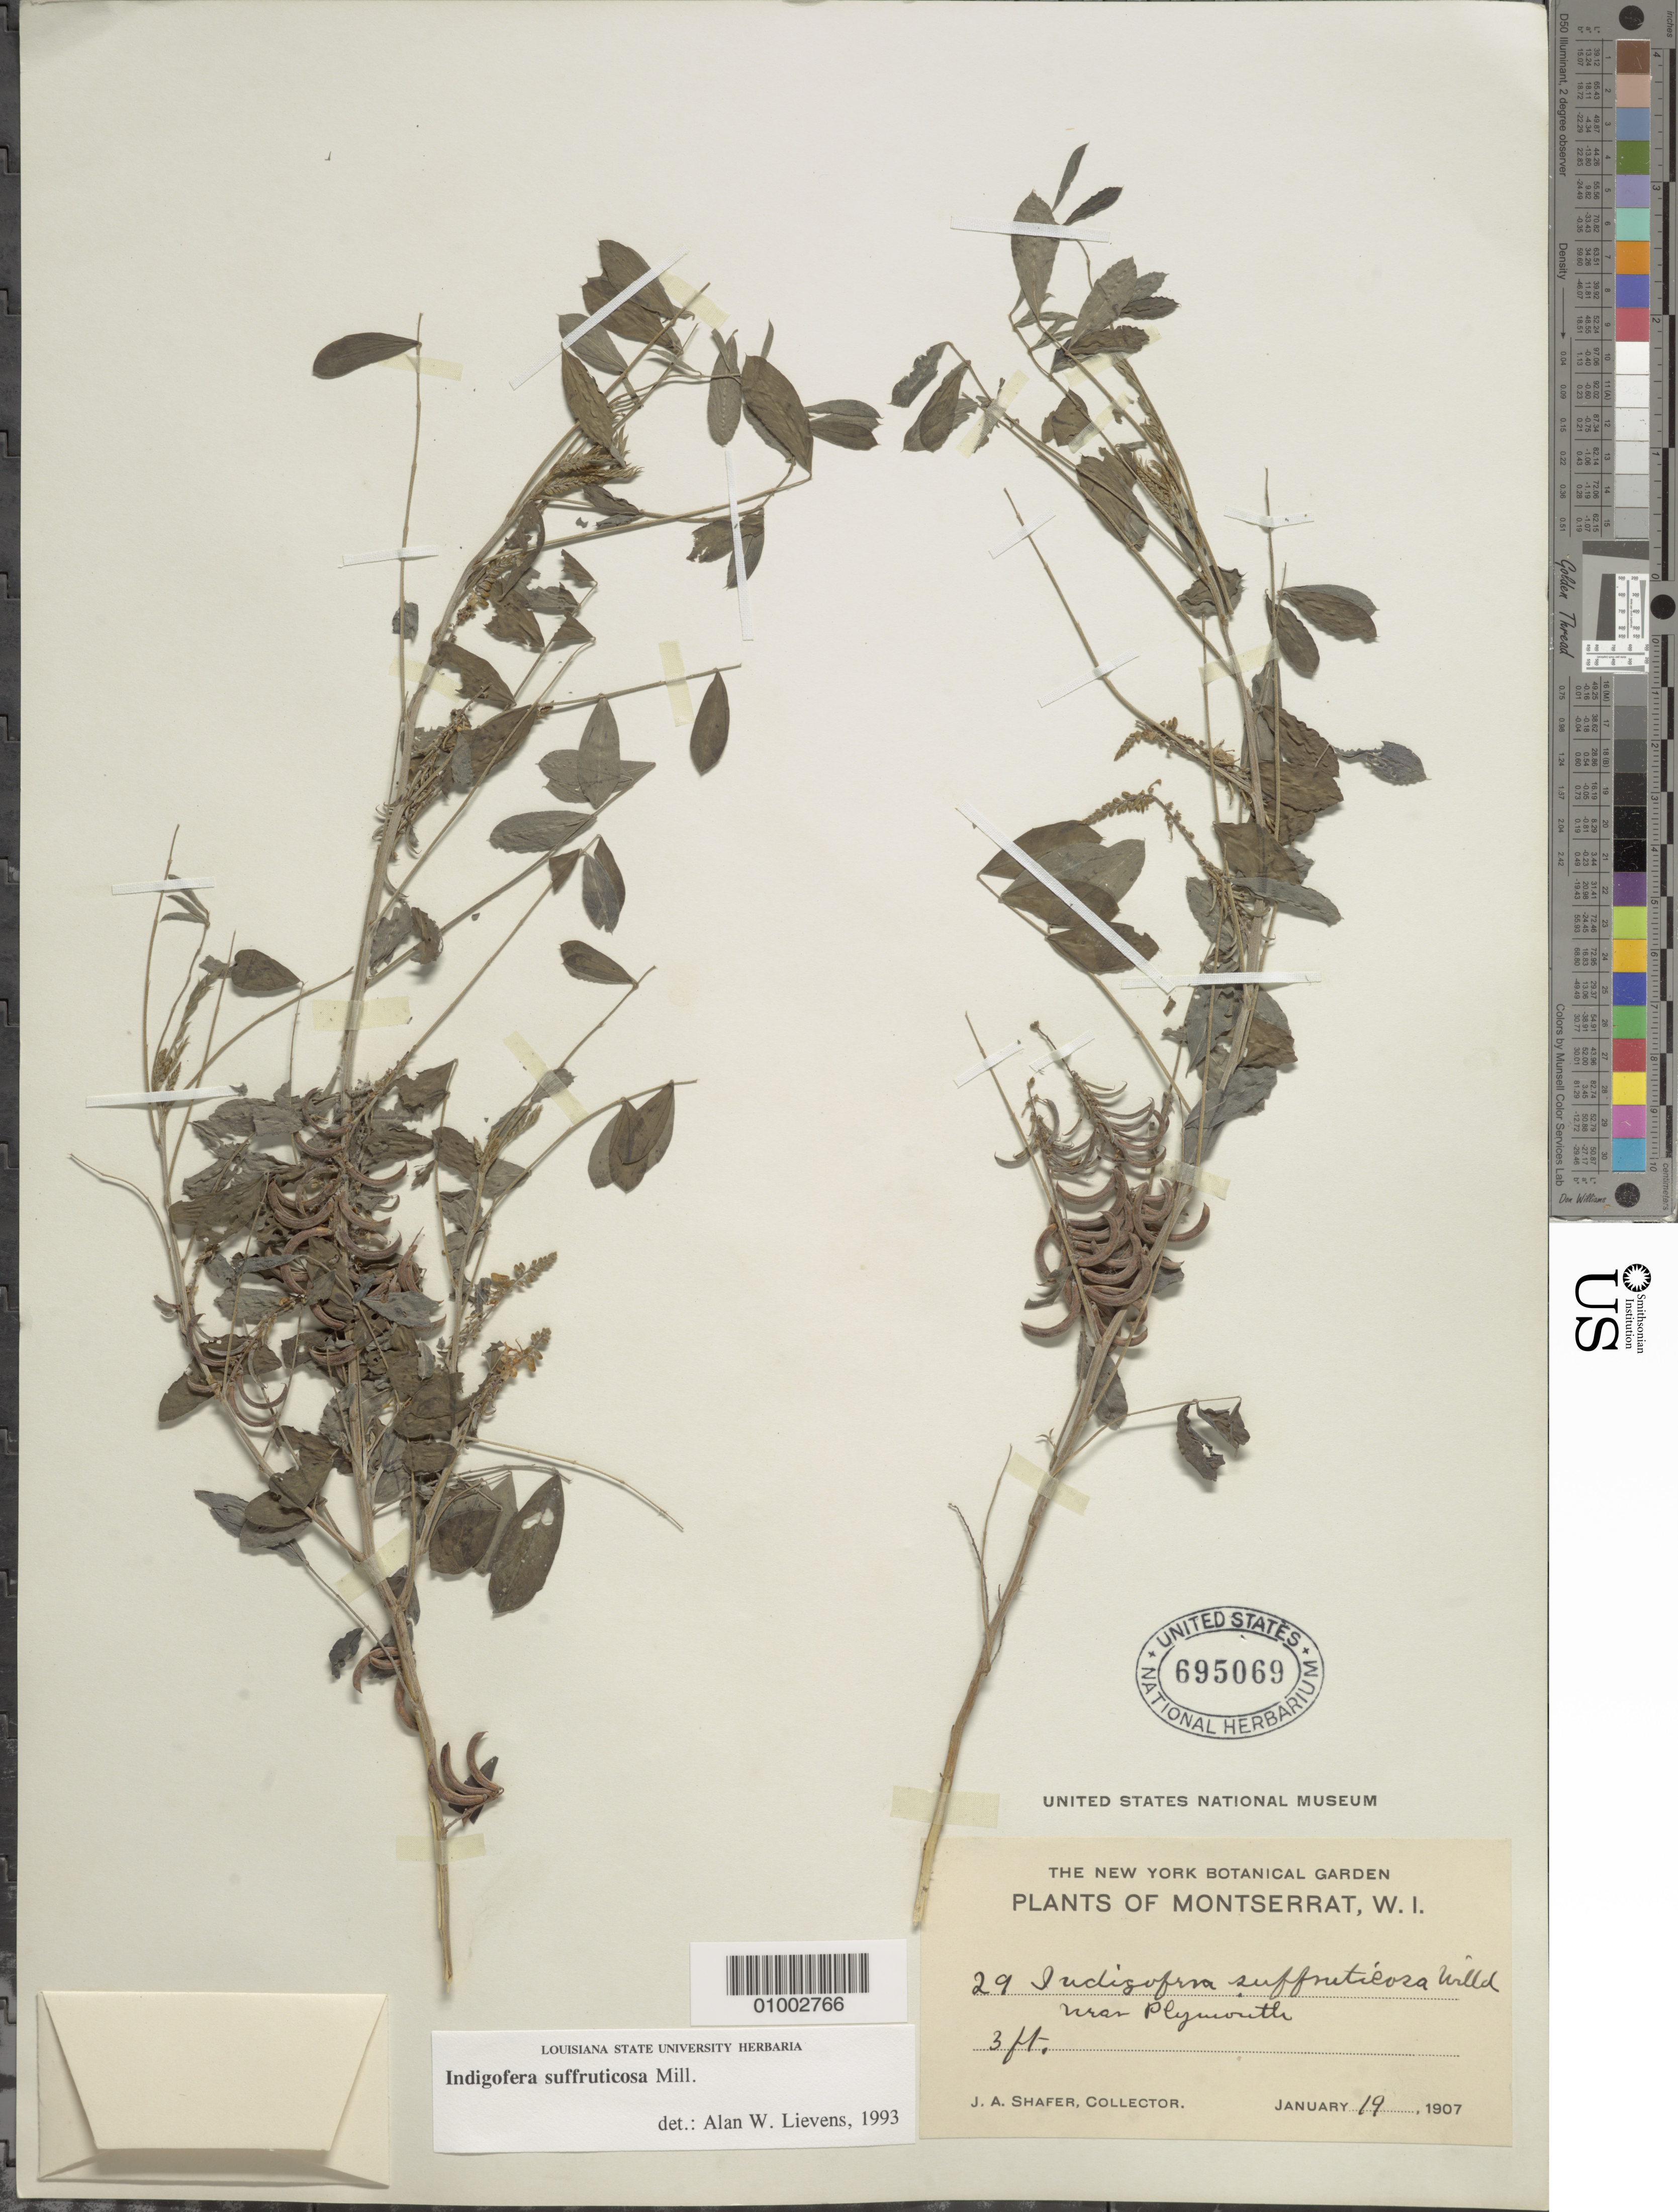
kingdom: Plantae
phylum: Tracheophyta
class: Magnoliopsida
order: Fabales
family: Fabaceae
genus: Indigofera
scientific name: Indigofera suffruticosa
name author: Mill.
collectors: J. A. Shafer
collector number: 29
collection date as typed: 19 Jan 1907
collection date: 1907-01-19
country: Montserrat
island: Montserrat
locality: Near Plymouth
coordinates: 0 N, 0 E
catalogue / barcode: US 695069